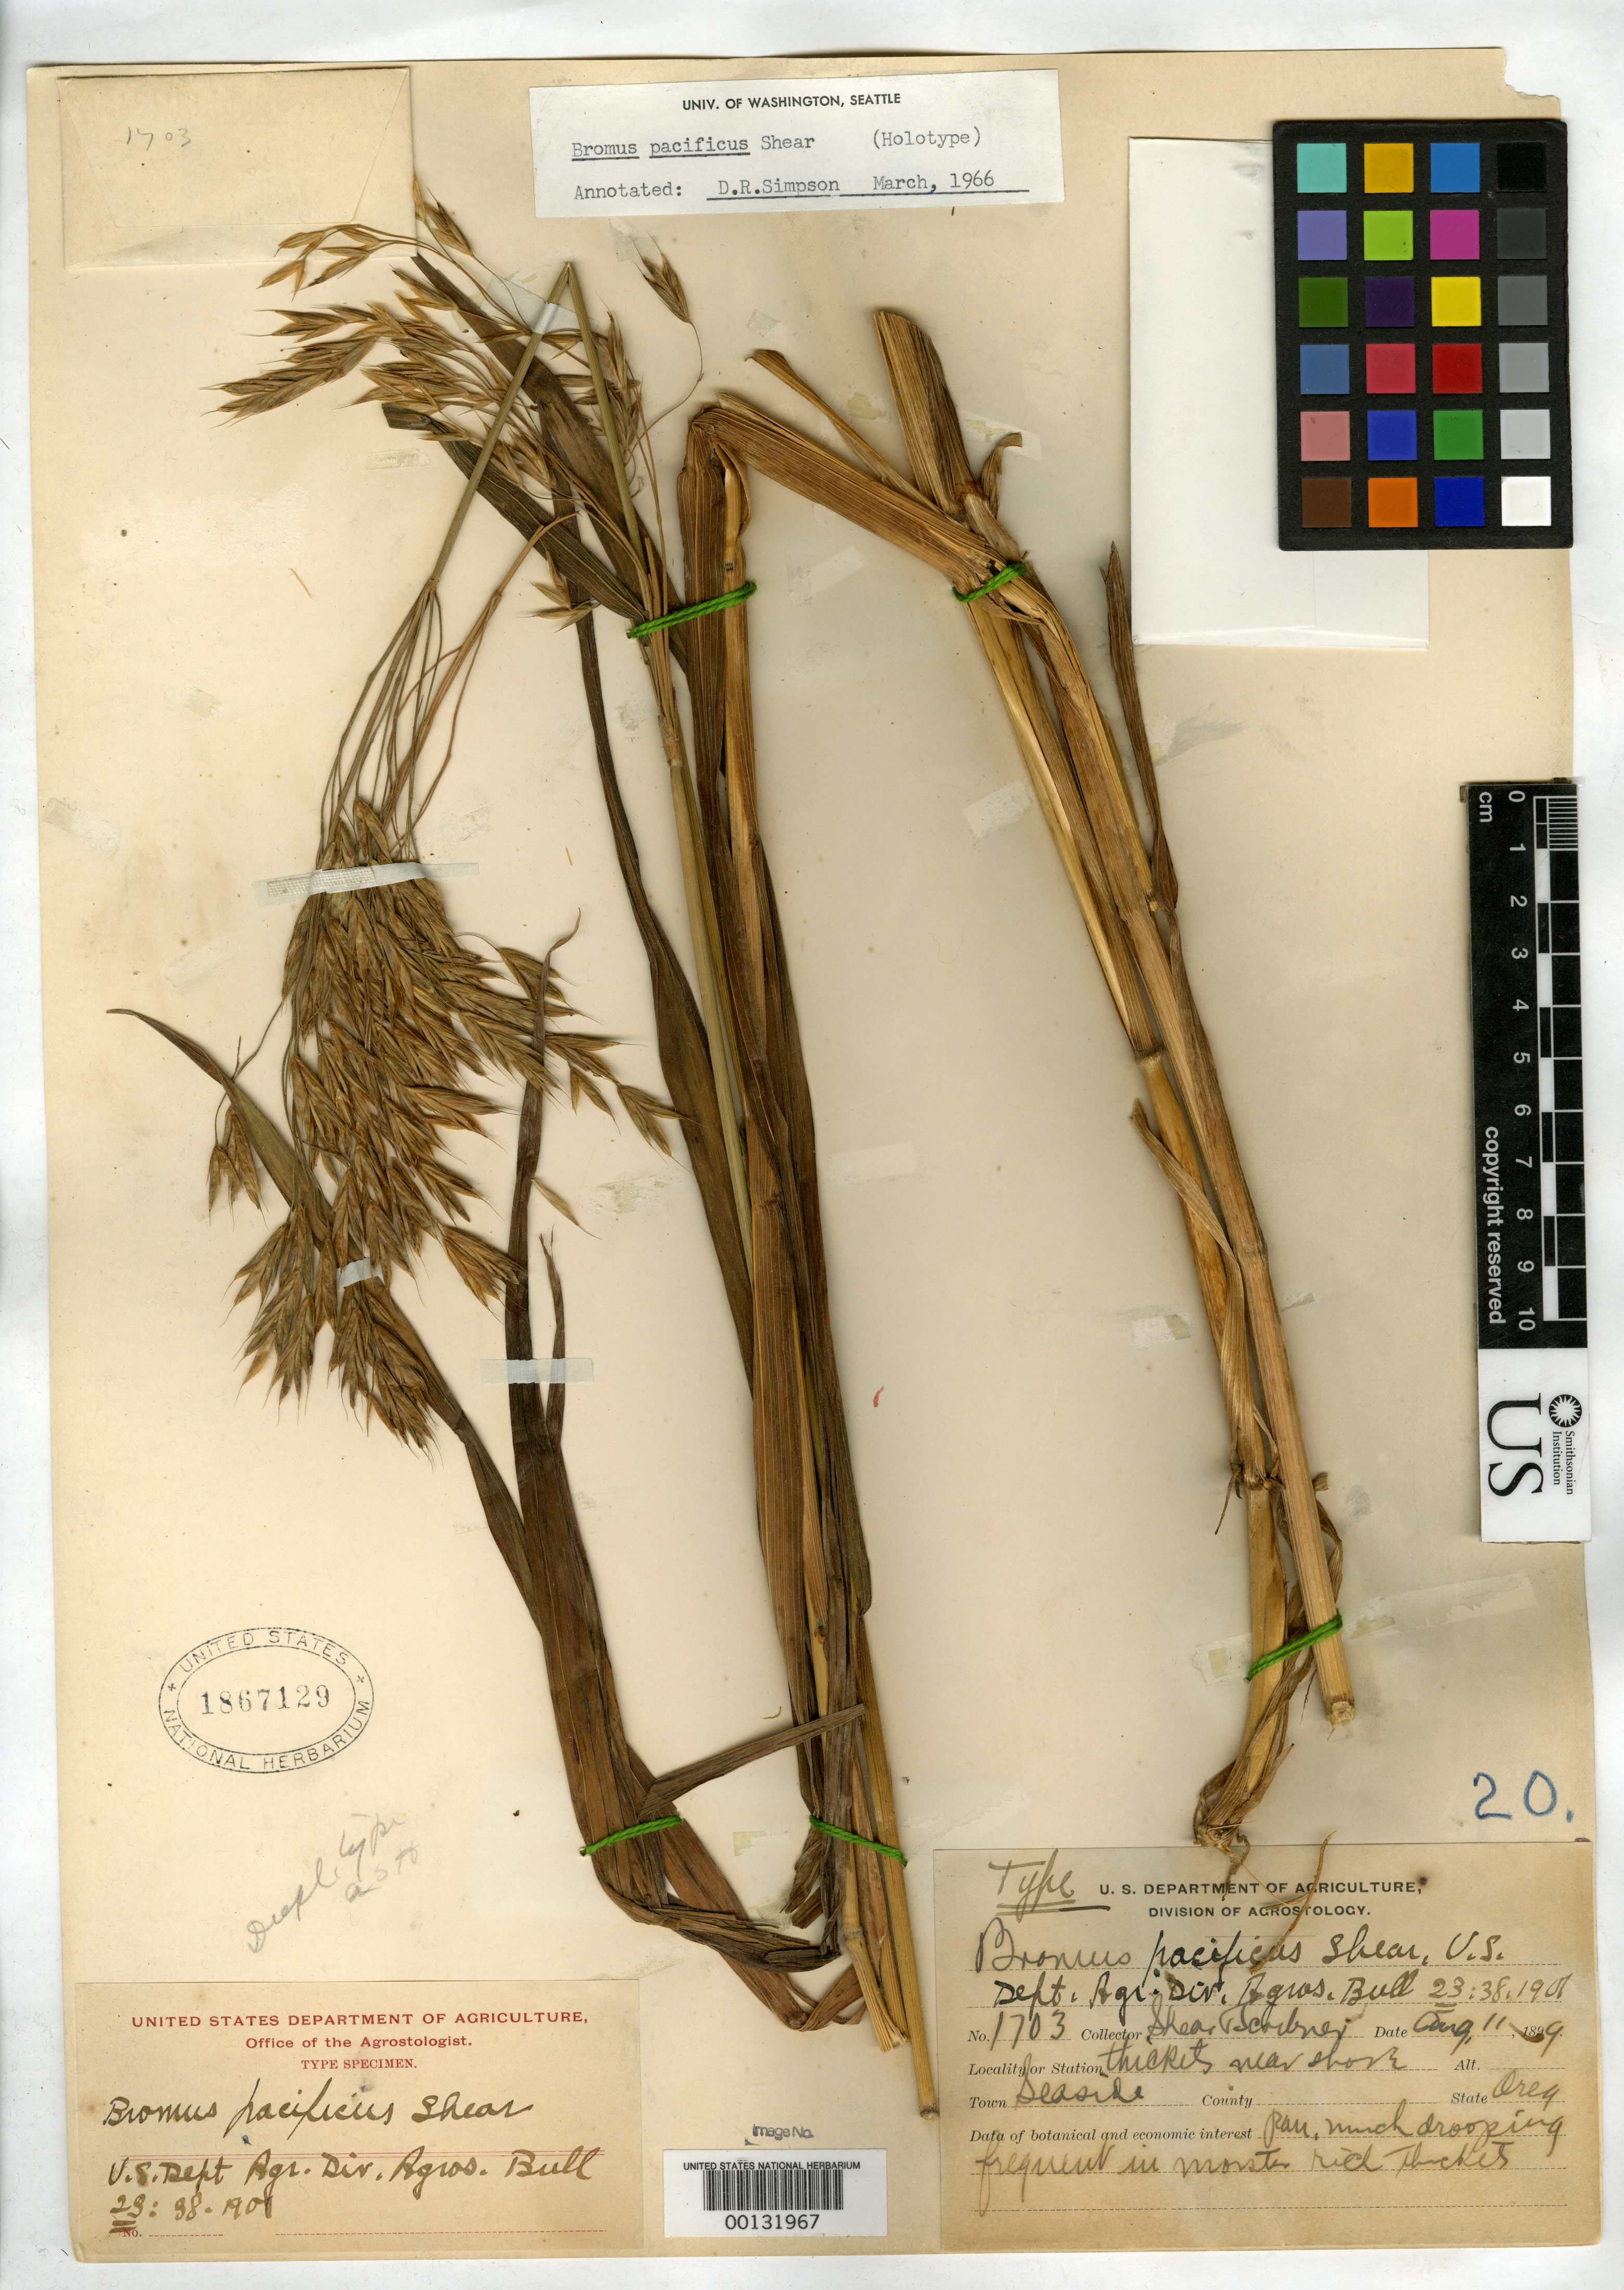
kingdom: Plantae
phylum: Tracheophyta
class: Liliopsida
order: Poales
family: Poaceae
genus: Bromus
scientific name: Bromus pacificus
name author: Shear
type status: Holotype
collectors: C. L. Shear & F. L. Scribner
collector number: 1703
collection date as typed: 11 Aug 1899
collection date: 1899-08-11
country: United States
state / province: Oregon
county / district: Clatsop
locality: Seaside.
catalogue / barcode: US 1867129